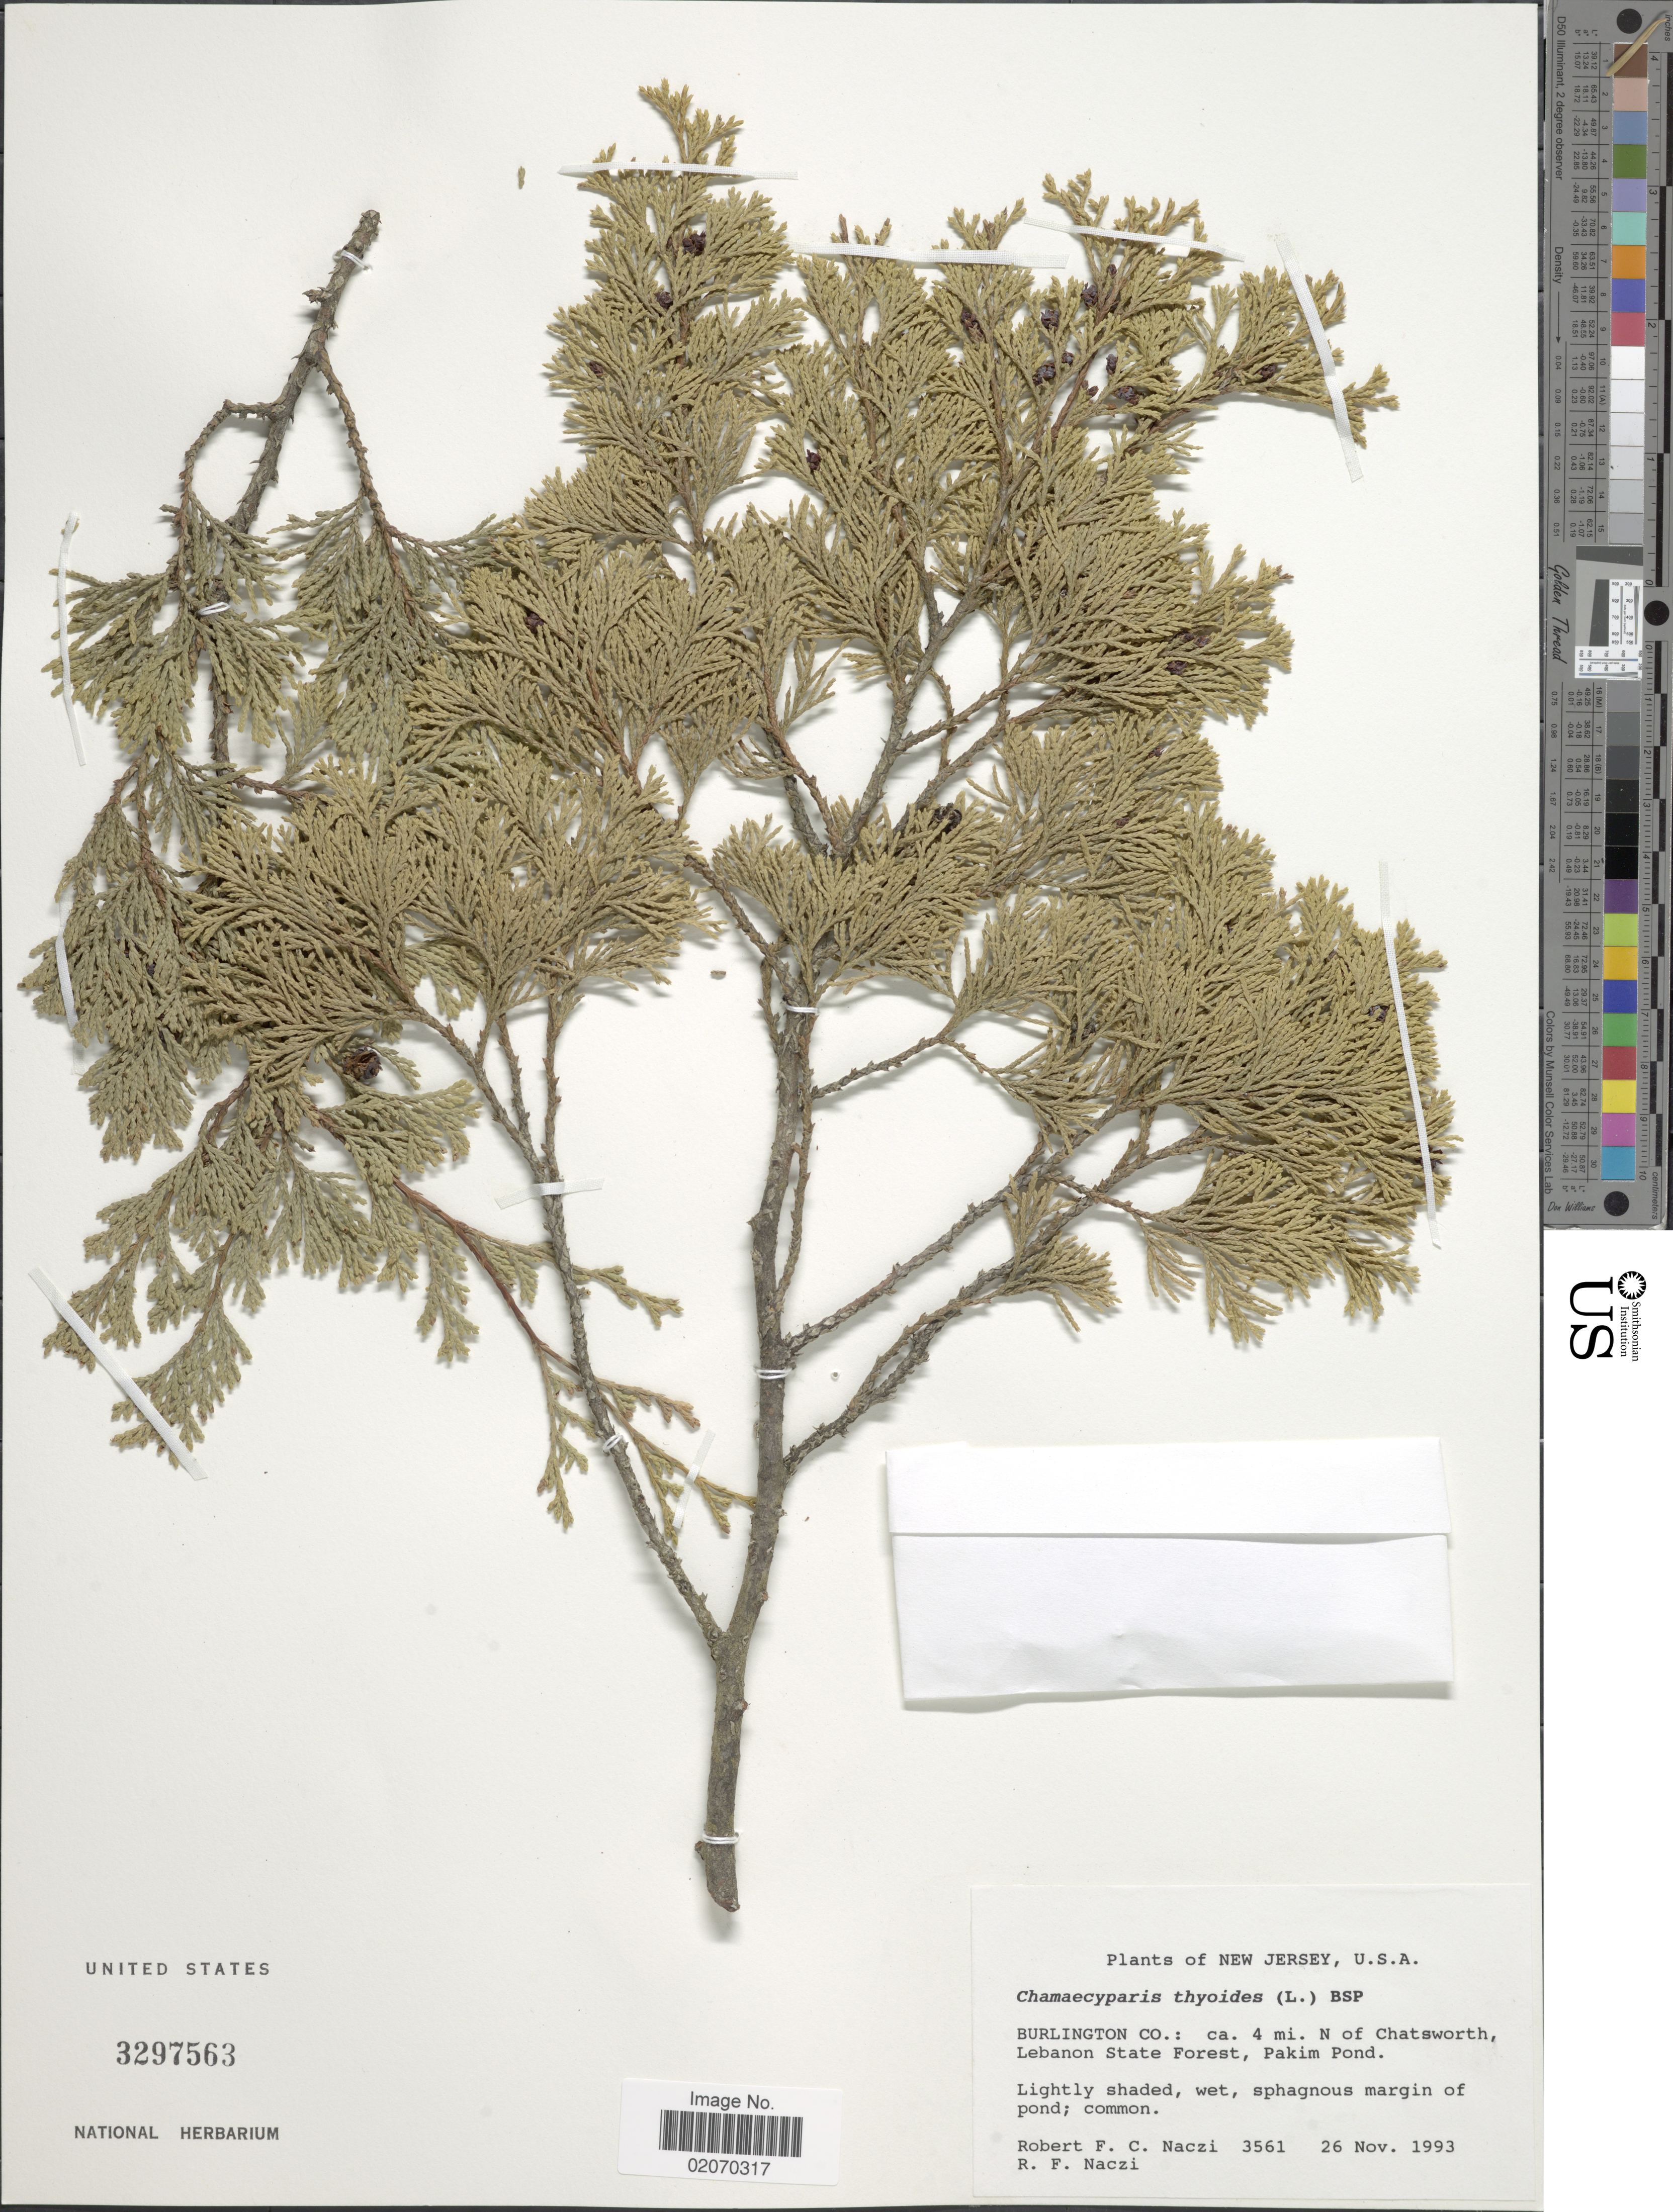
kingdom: Plantae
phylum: Tracheophyta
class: Pinopsida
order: Pinales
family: Cupressaceae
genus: Chamaecyparis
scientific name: Chamaecyparis thyoides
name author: (L.) Britton, Stearns & Poggenb.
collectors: R. F. C. Naczi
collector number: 3561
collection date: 1993-11-26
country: United States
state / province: New Jersey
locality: Burlington Co.: ca. 4 mi. N of Chatsworth, Lebanon State Forest, Pakim Pond.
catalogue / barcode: US 3297563